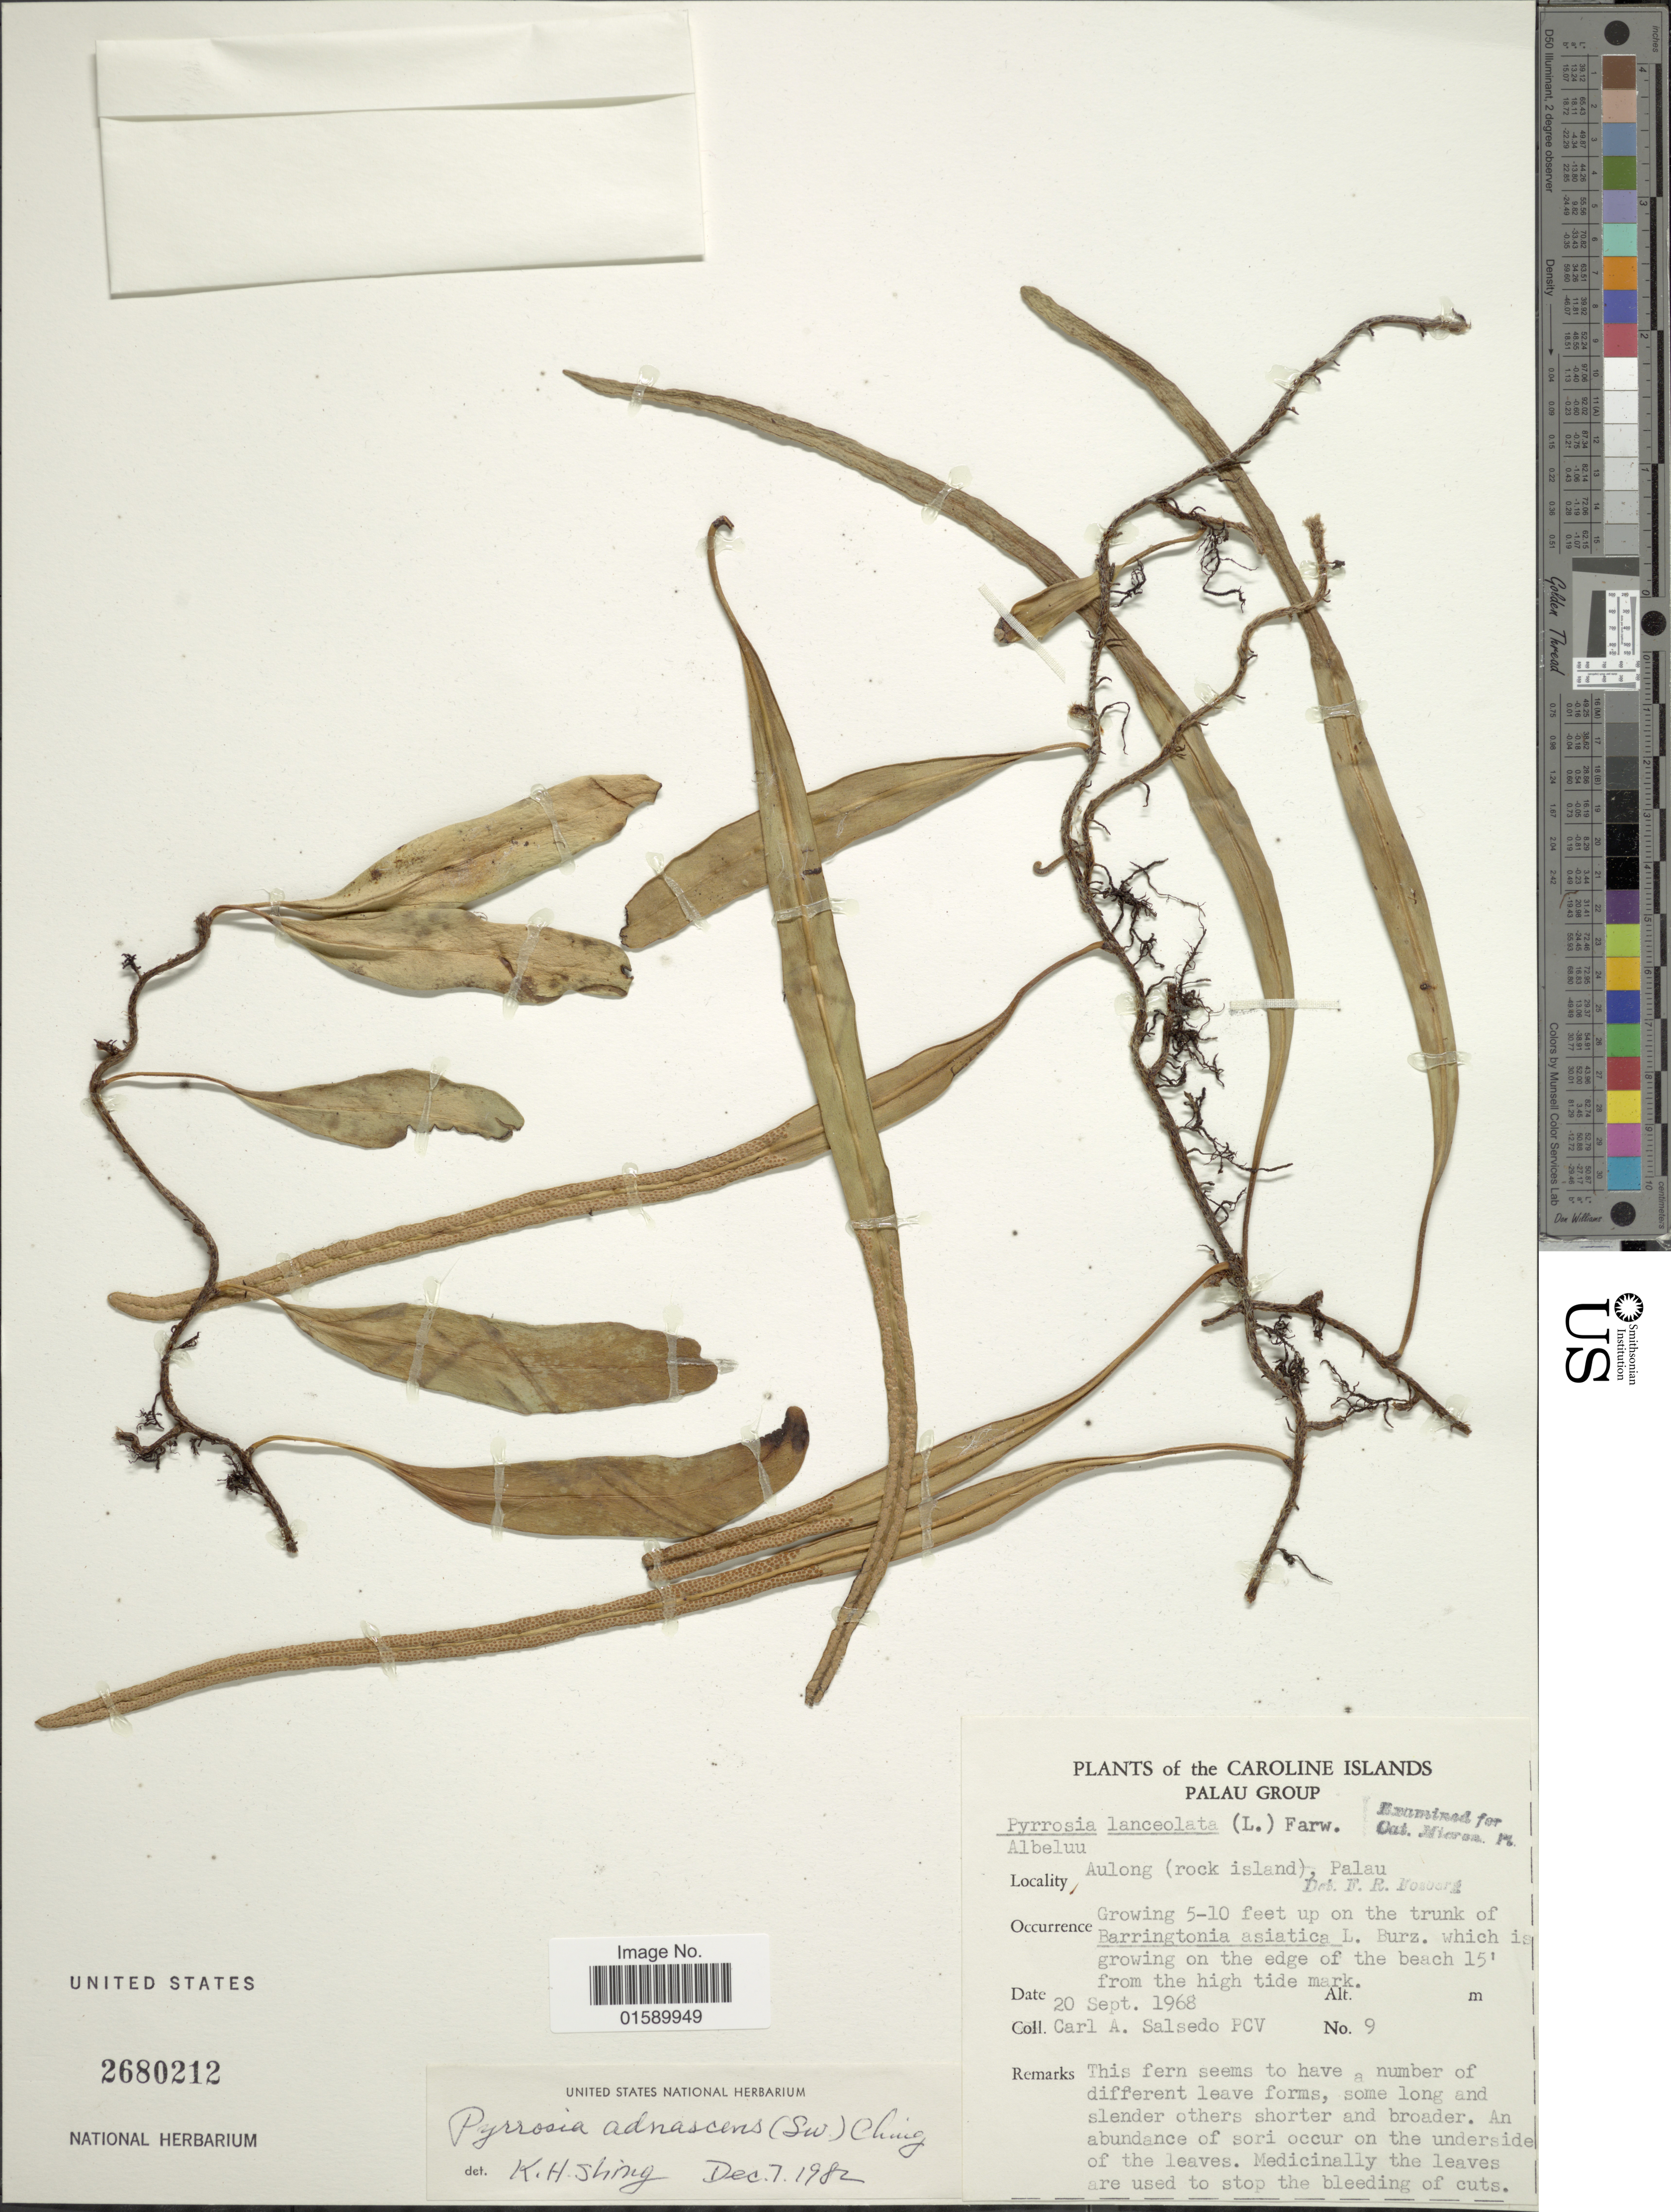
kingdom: Plantae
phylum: Tracheophyta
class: Polypodiopsida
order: Polypodiales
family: Polypodiaceae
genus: Pyrrosia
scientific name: Pyrrosia lanceolata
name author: (L.) Farw.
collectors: C.A. Salsedo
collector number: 9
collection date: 1968-09-20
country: Palau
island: Ulong [Aulong]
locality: Caroline Islands, Palau Group. Aulong (rock island), Palau.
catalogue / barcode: US 2680212